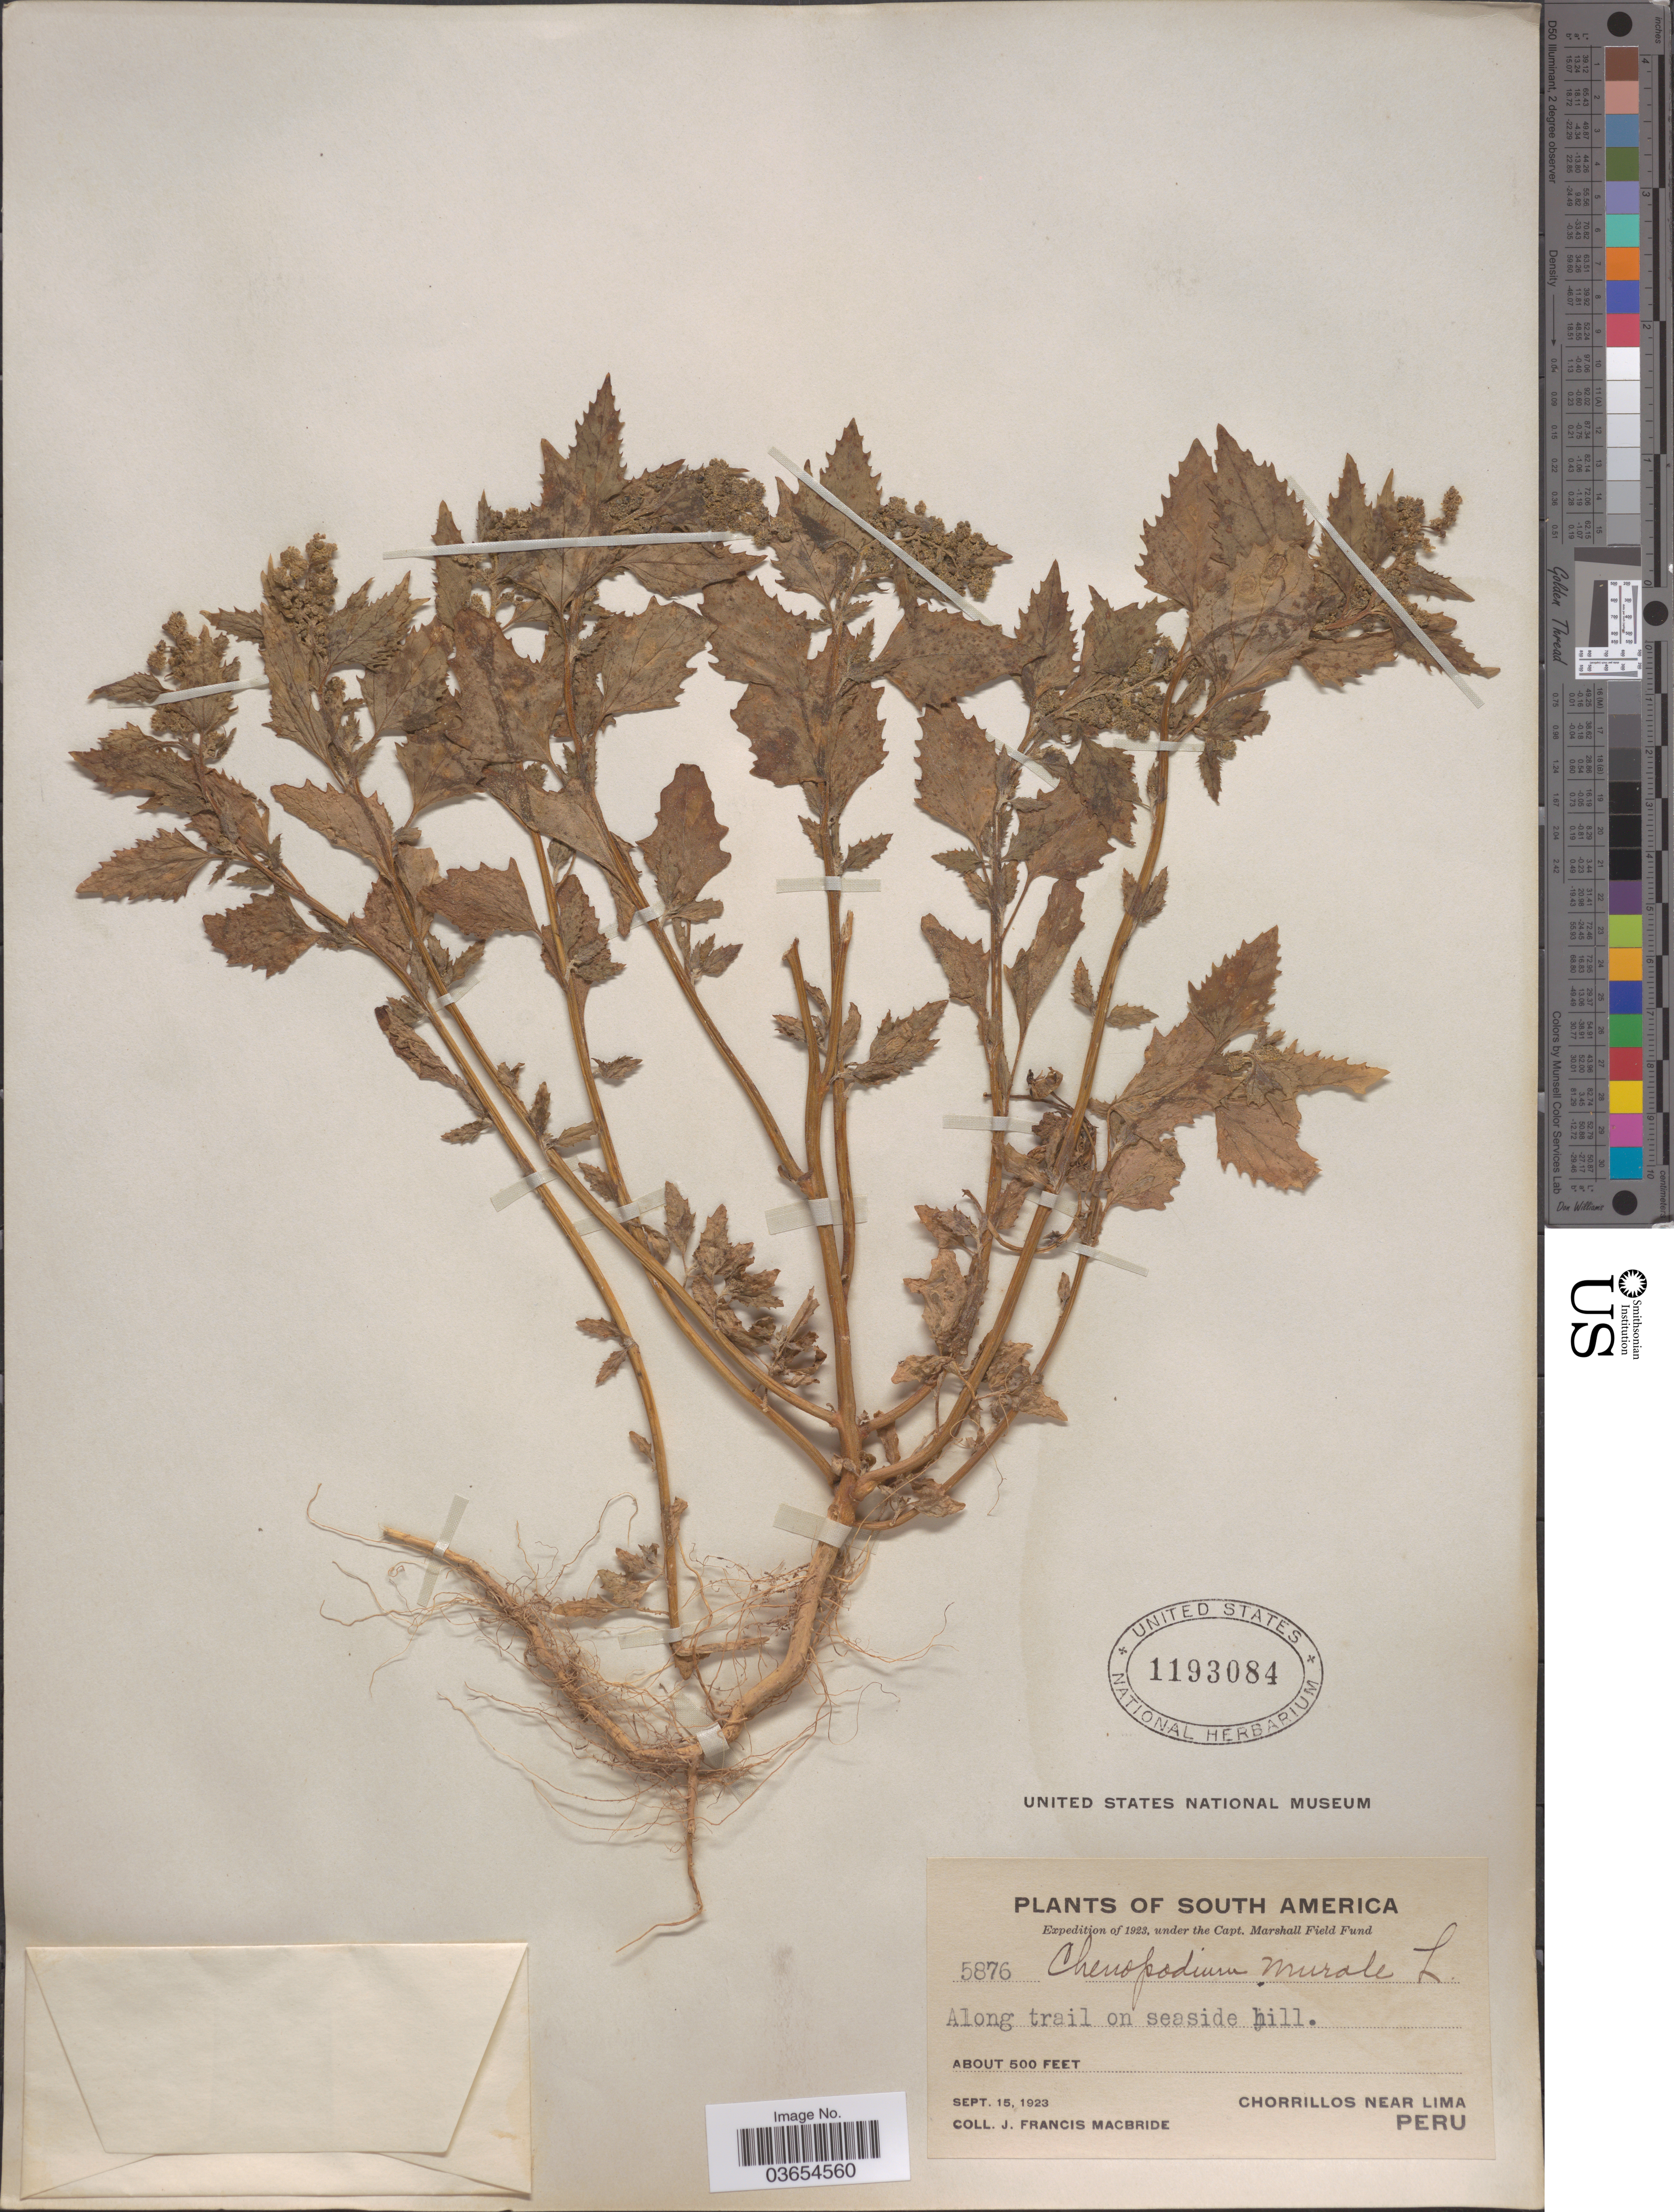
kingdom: Plantae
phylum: Tracheophyta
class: Magnoliopsida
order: Caryophyllales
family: Amaranthaceae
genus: Chenopodium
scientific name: Chenopodium murale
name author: L.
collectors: J. F. Macbride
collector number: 5876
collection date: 1923-09-15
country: Peru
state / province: Lima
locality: Along trail on seaside hill. Chorrillos near Lima.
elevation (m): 152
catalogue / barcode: US 1193084